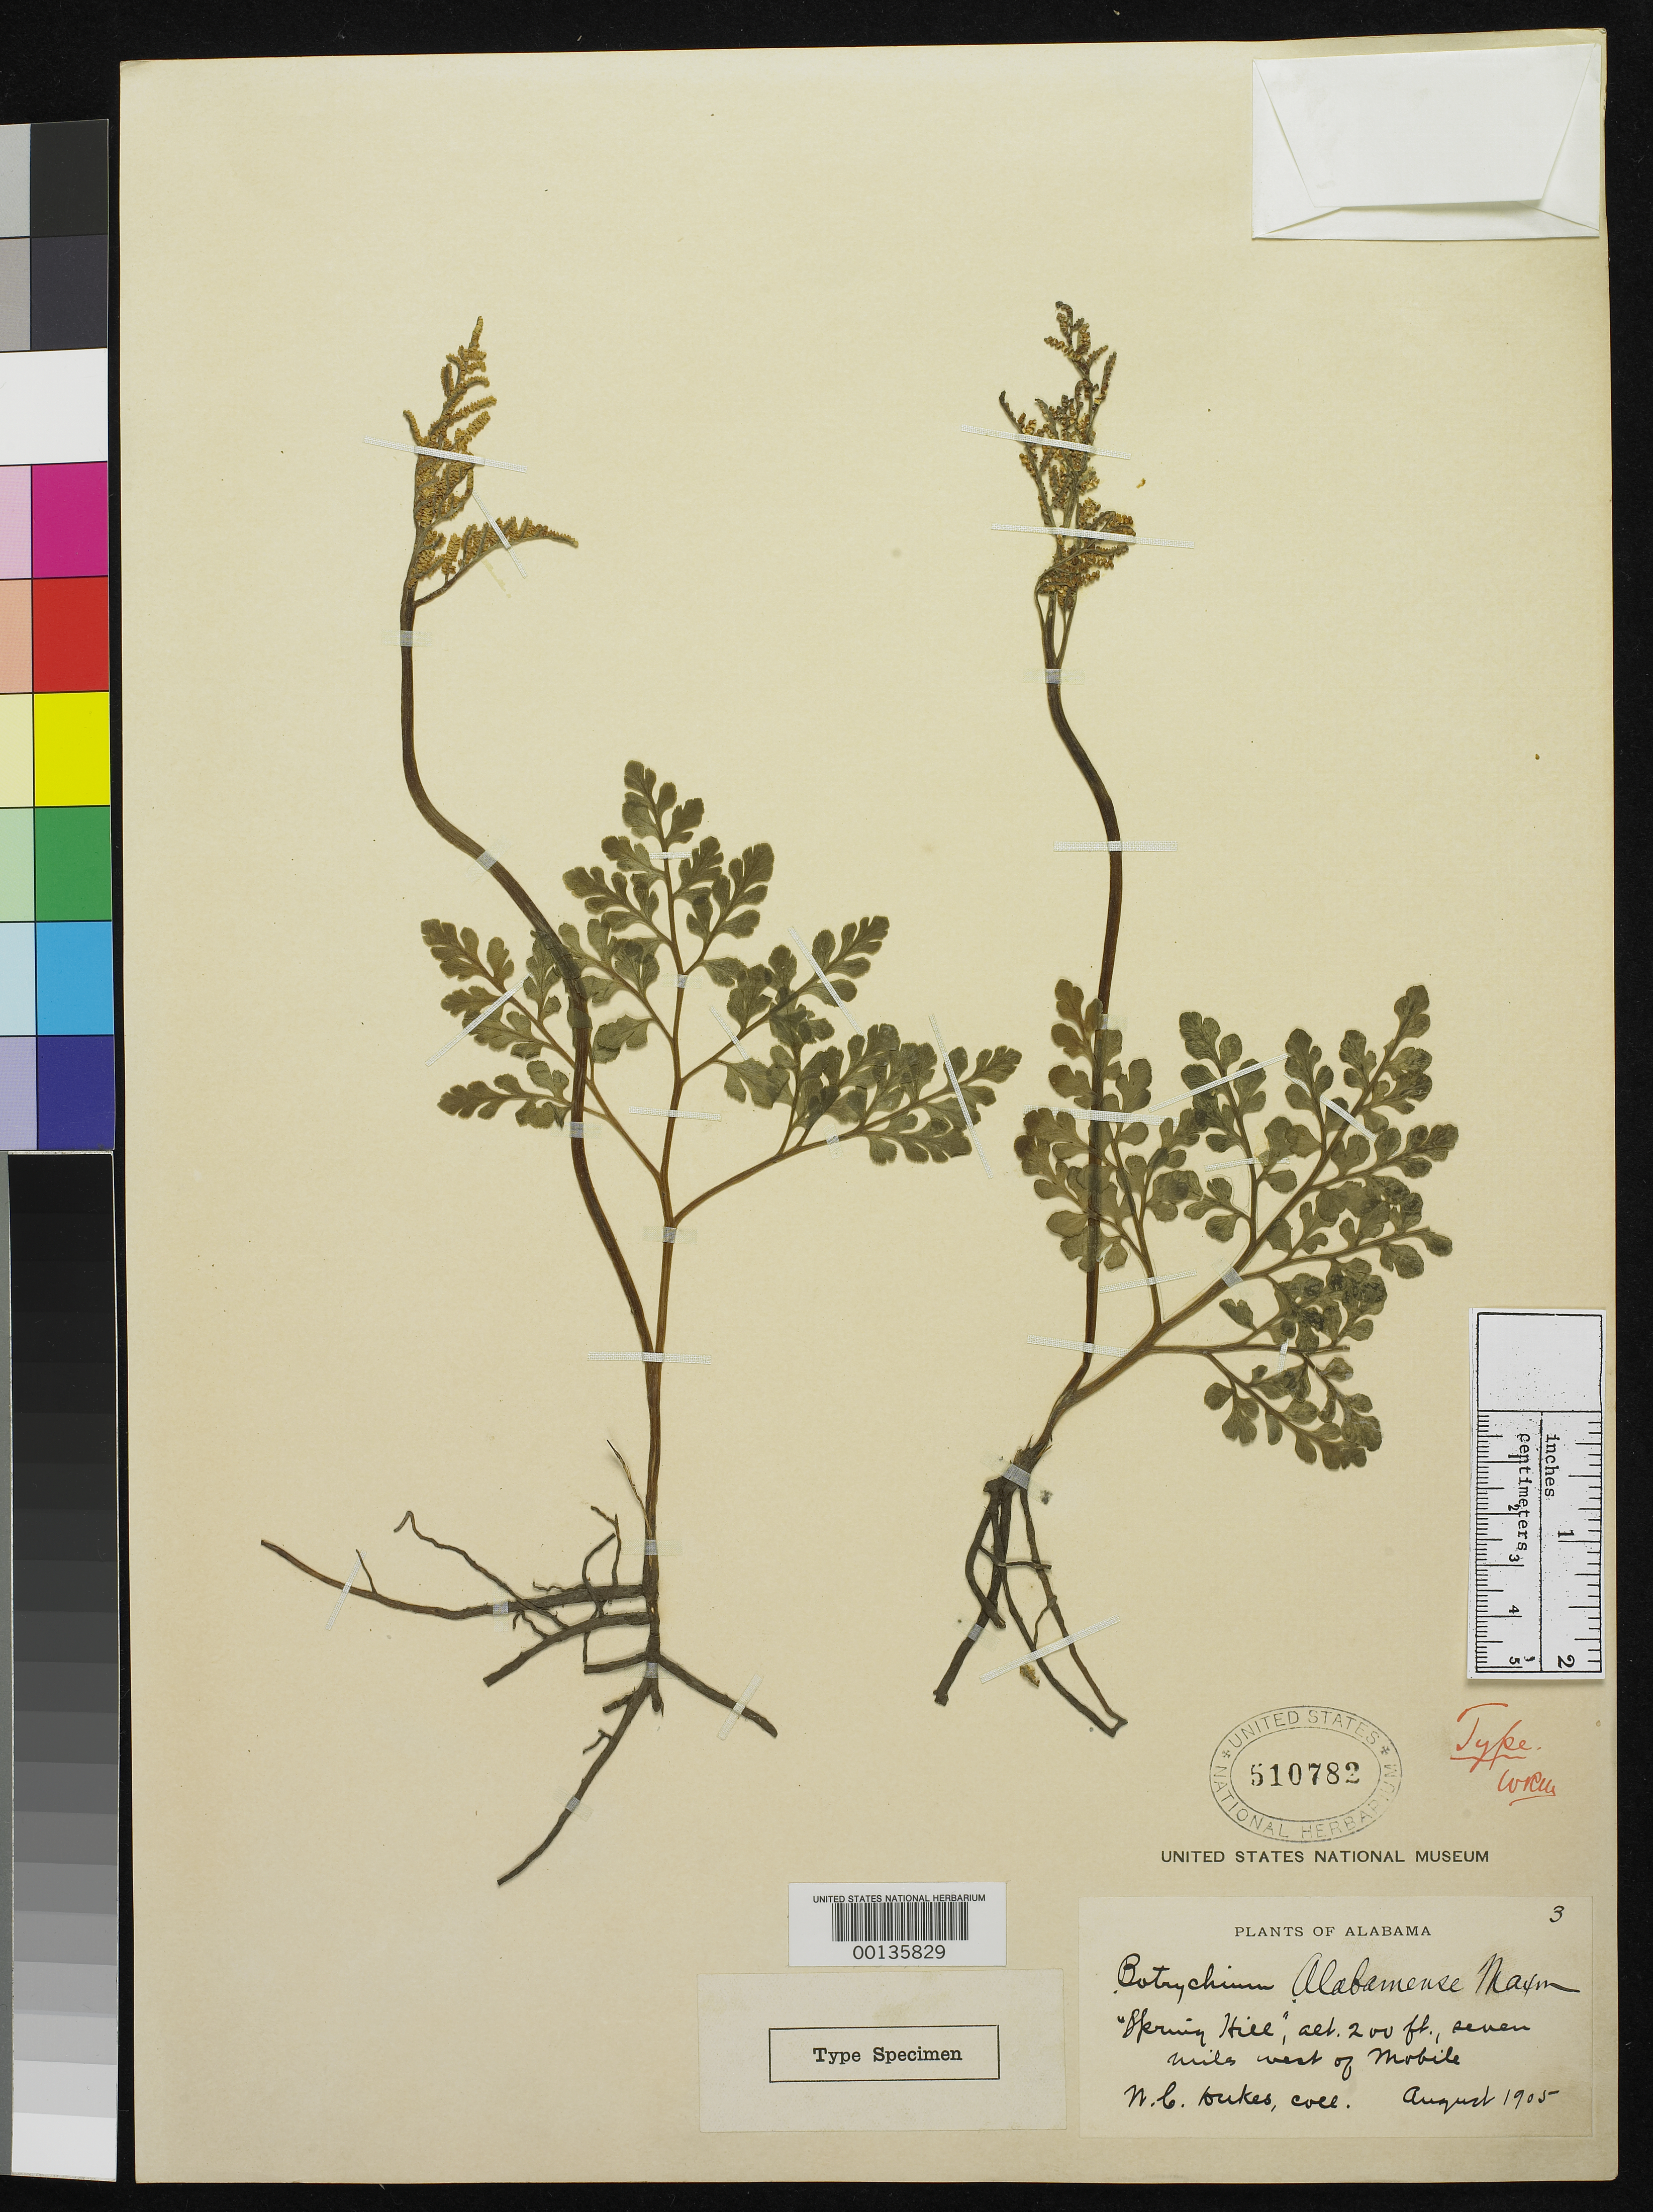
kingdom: Plantae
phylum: Tracheophyta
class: Polypodiopsida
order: Ophioglossales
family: Ophioglossaceae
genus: Botrychium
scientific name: Botrychium alabamense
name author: Maxon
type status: Holotype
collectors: W. C. Dukes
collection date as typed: Aug 1905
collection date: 1905-08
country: United States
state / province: Alabama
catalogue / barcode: US 510782